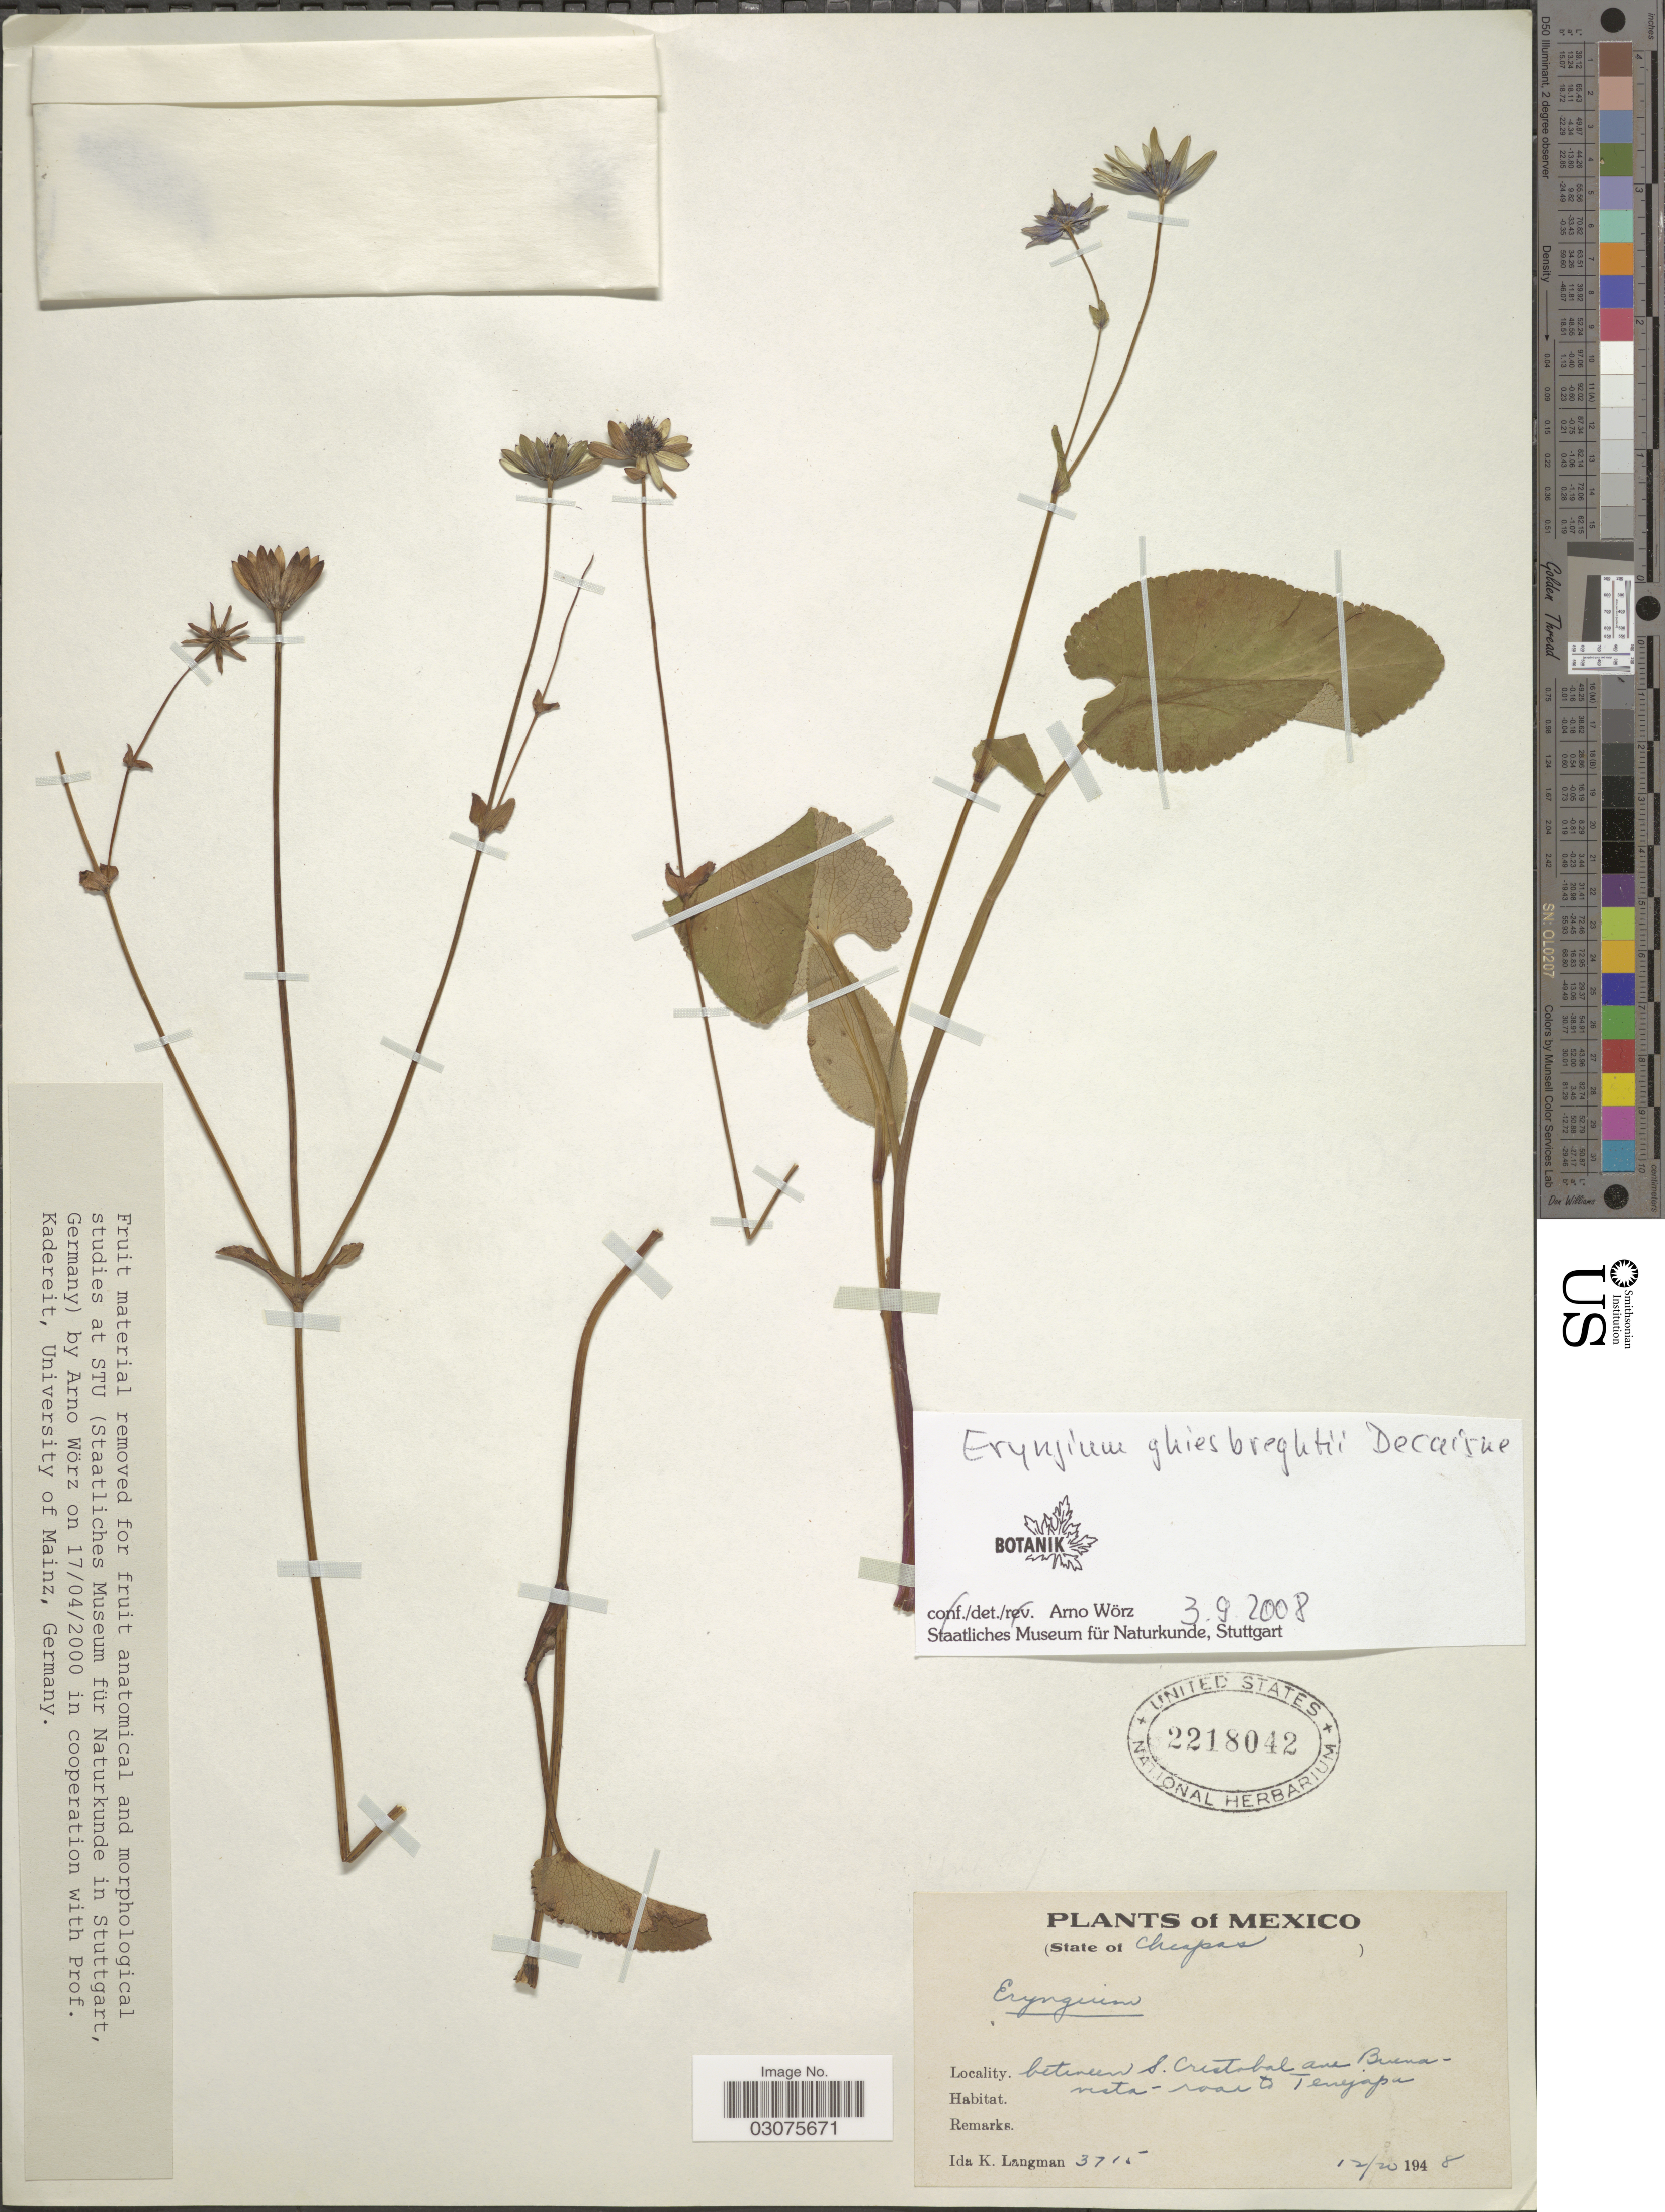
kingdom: Plantae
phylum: Tracheophyta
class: Magnoliopsida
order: Apiales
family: Apiaceae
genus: Eryngium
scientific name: Eryngium ghiesbreghtii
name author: Decne.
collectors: I. K. Langman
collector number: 3715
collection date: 1948-12-20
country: Mexico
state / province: Chiapas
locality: Between S. Cristobal and Buena-vista - road to Tenejapa.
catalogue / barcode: US 2218042